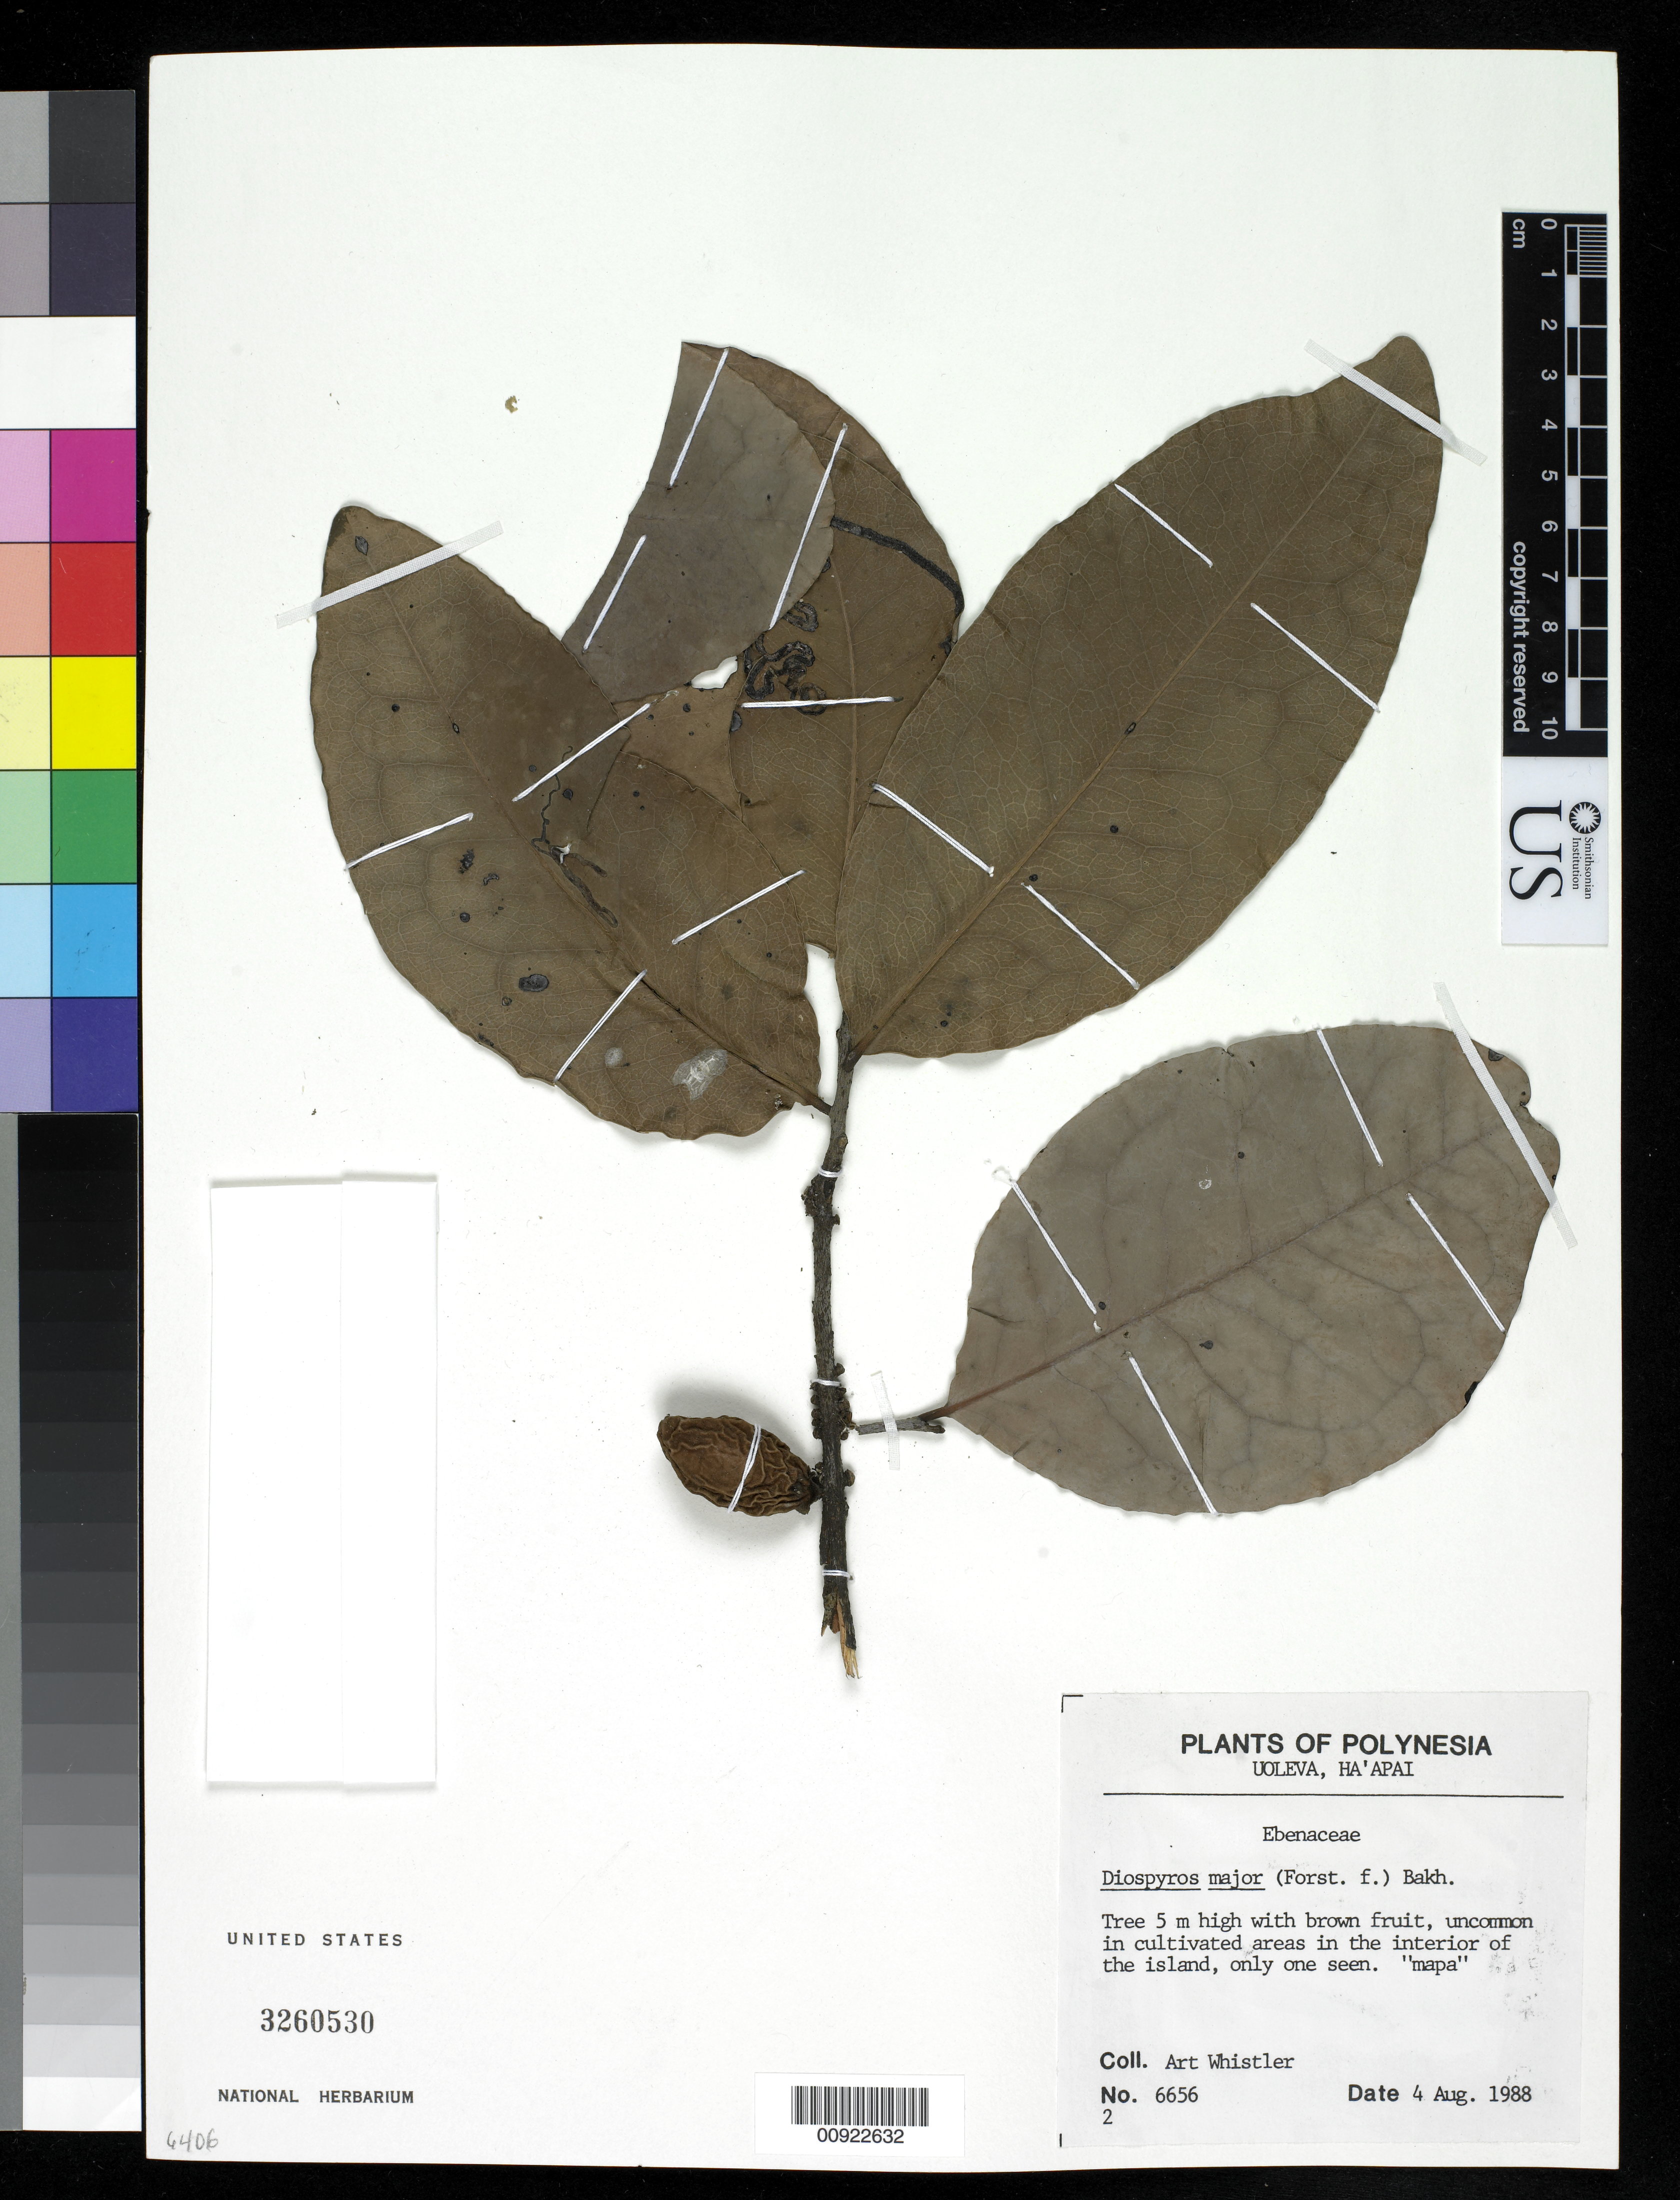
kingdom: Plantae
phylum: Tracheophyta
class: Magnoliopsida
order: Ericales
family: Ebenaceae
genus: Diospyros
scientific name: Diospyros major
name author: (G. Forst.) Bakh.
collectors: A. Whistler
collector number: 6656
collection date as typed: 04 Aug 1988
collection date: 1988-08-04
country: Tonga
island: Uoleva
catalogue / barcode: US 3260530